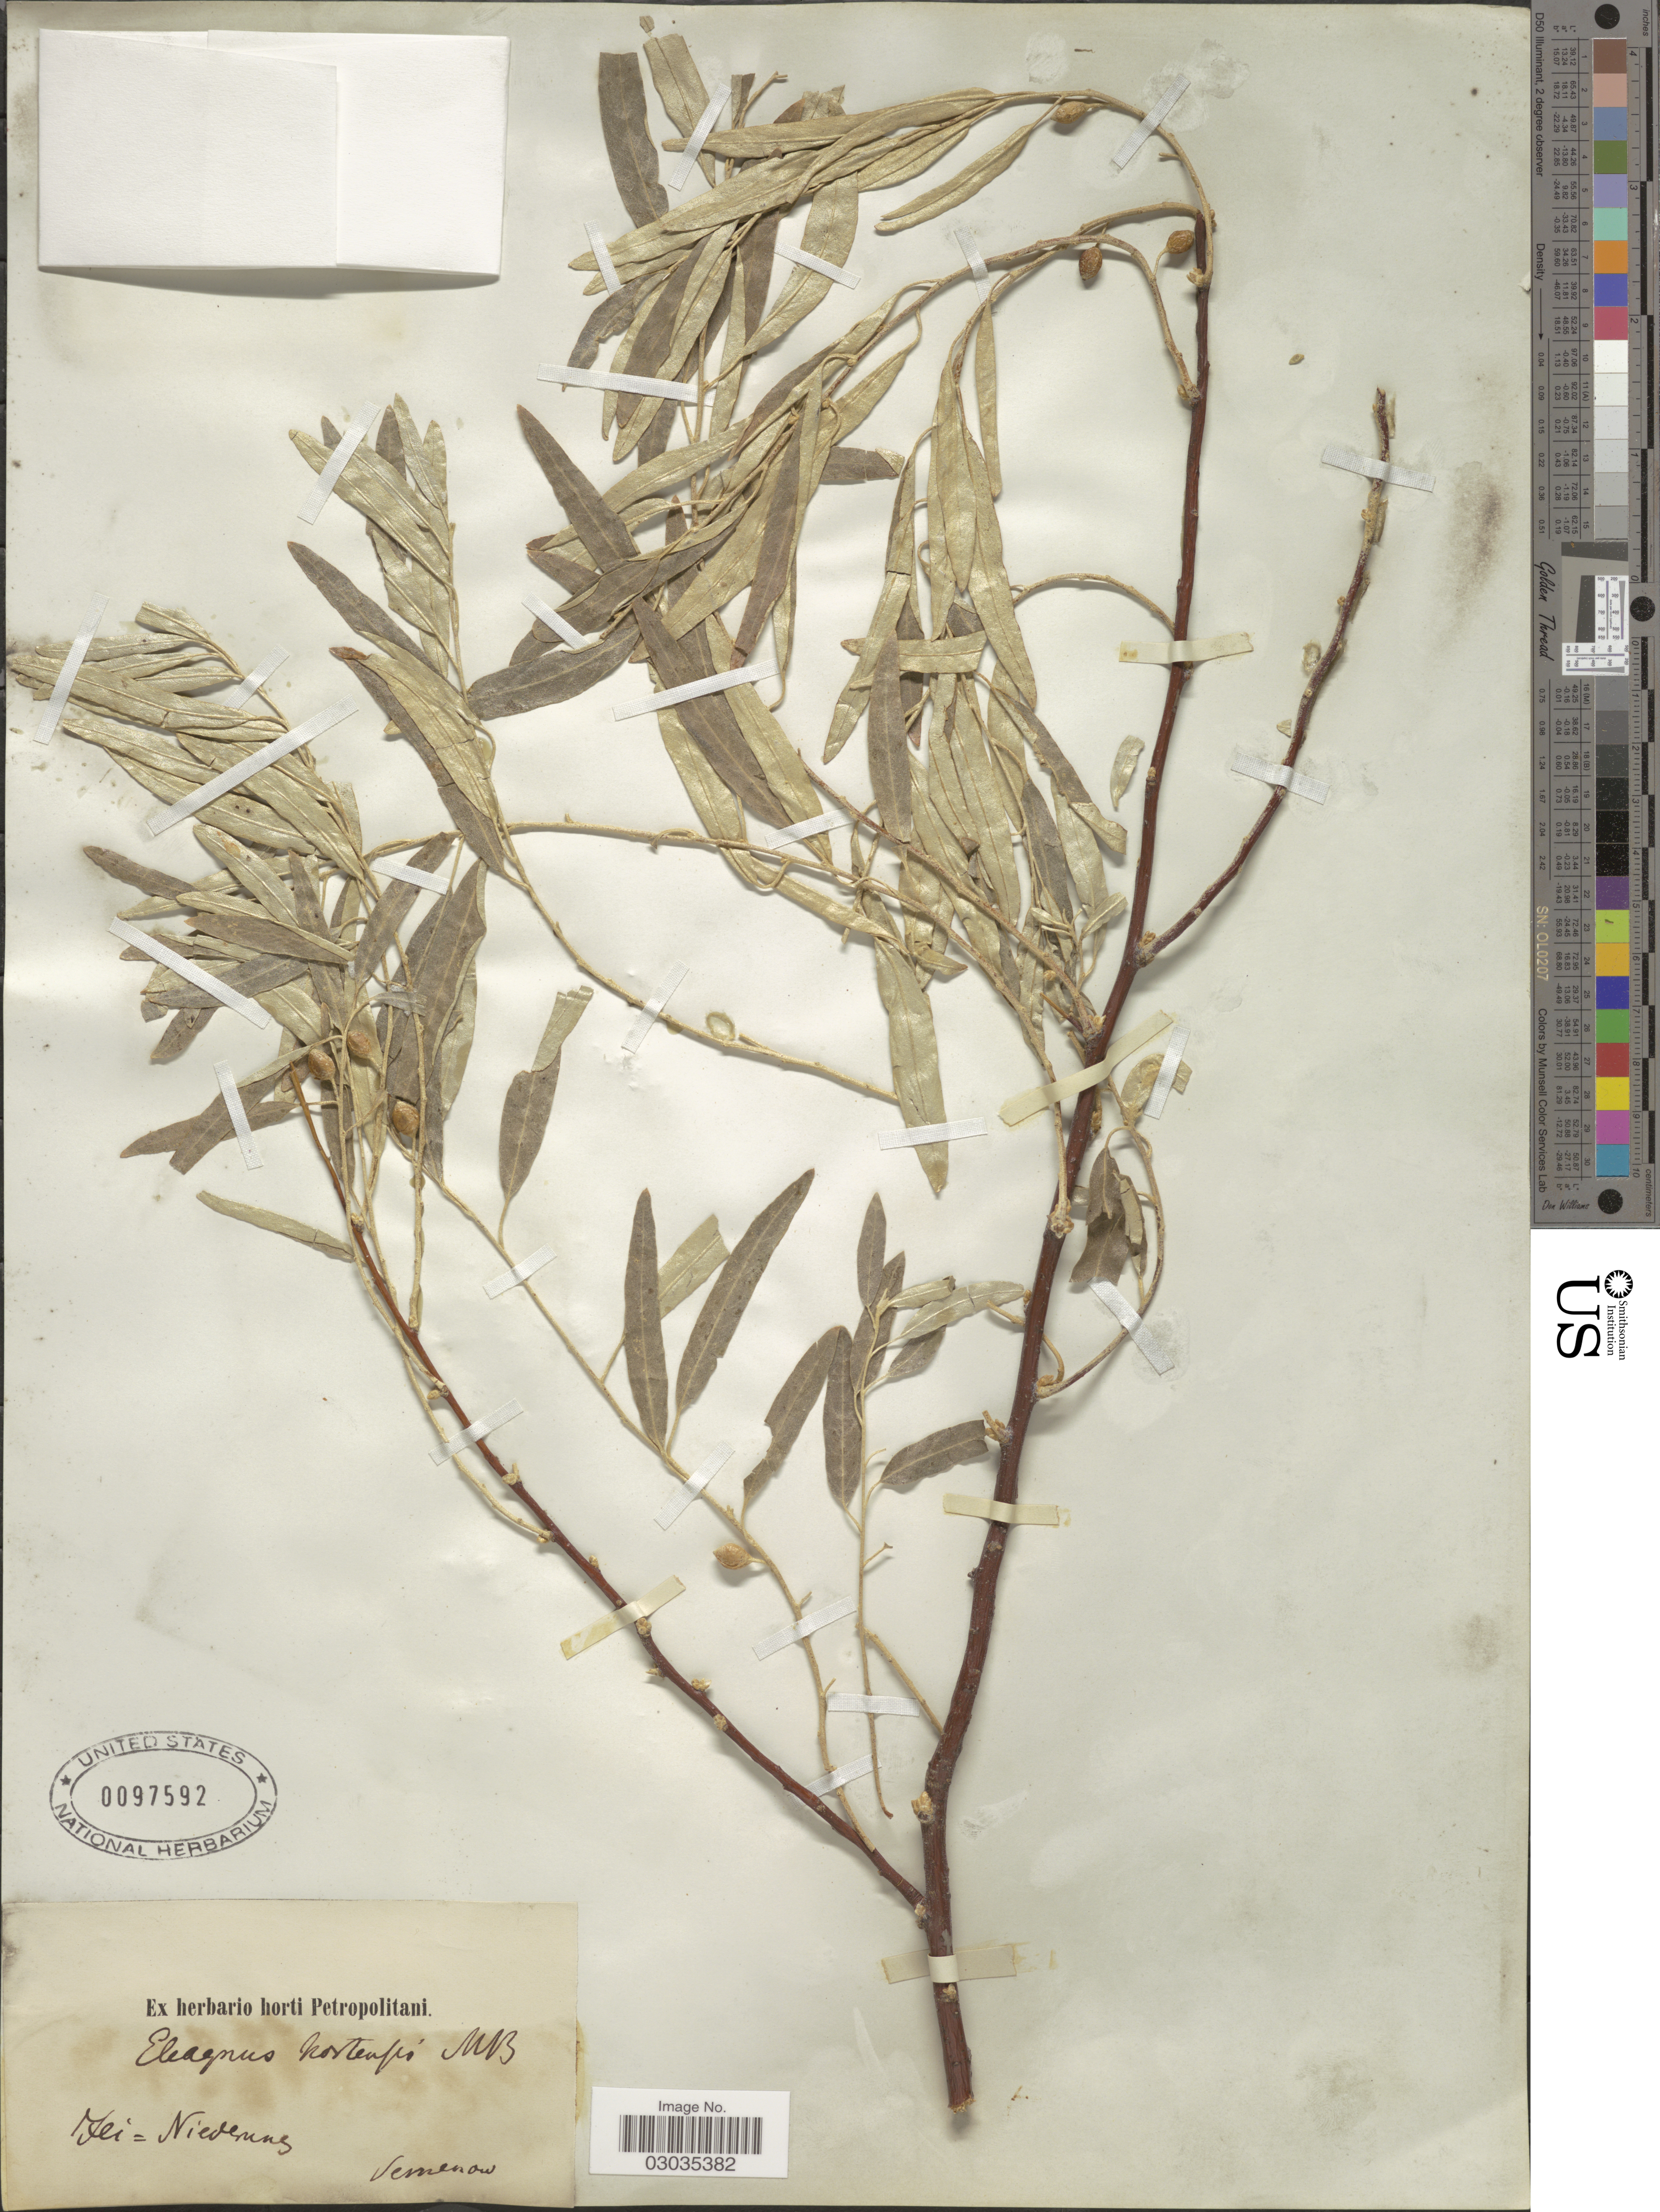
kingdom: Plantae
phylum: Tracheophyta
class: Magnoliopsida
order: Rosales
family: Elaeagnaceae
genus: Elaeagnus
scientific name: Elaeagnus hortensis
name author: M. Bieb.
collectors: -- Semenov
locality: Fei= Nieder [illegible text].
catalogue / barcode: US 97592